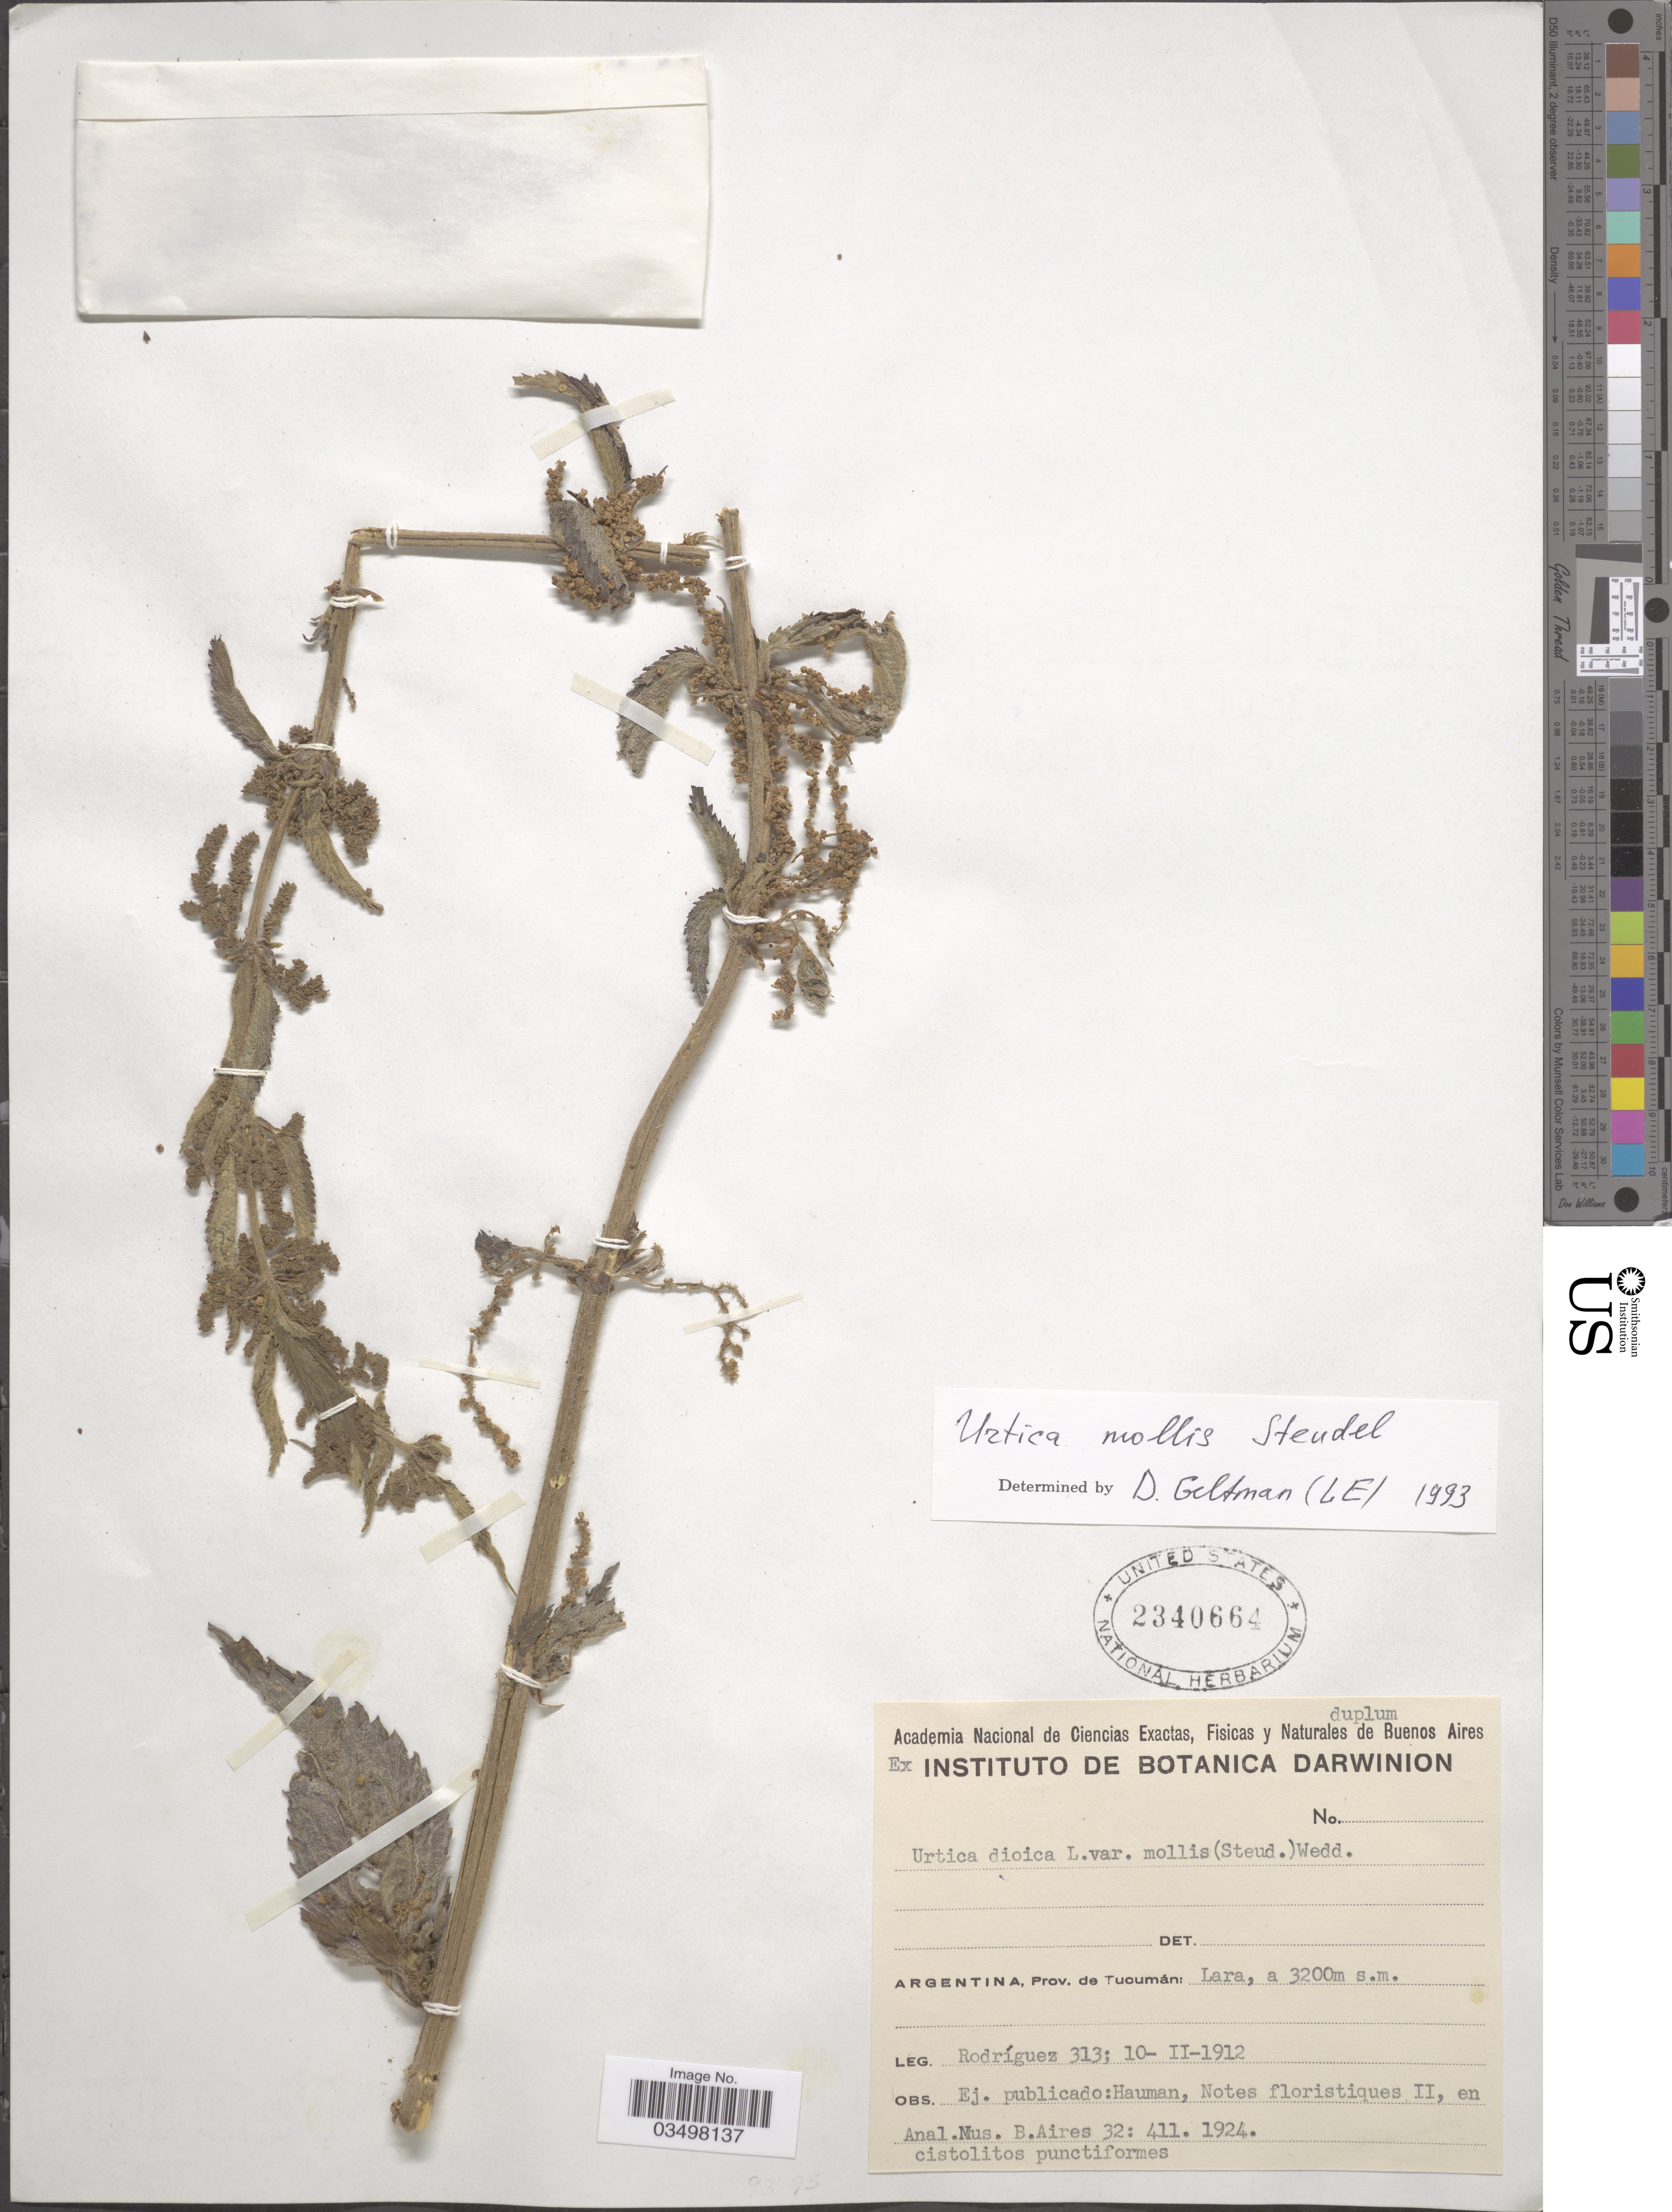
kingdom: Plantae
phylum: Tracheophyta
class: Magnoliopsida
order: Rosales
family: Urticaceae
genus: Urtica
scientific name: Urtica mollis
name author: Steud.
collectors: Rodriguez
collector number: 313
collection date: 1912-02-10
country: Argentina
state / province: Tucuman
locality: Lara.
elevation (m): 3200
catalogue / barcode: US 2340664